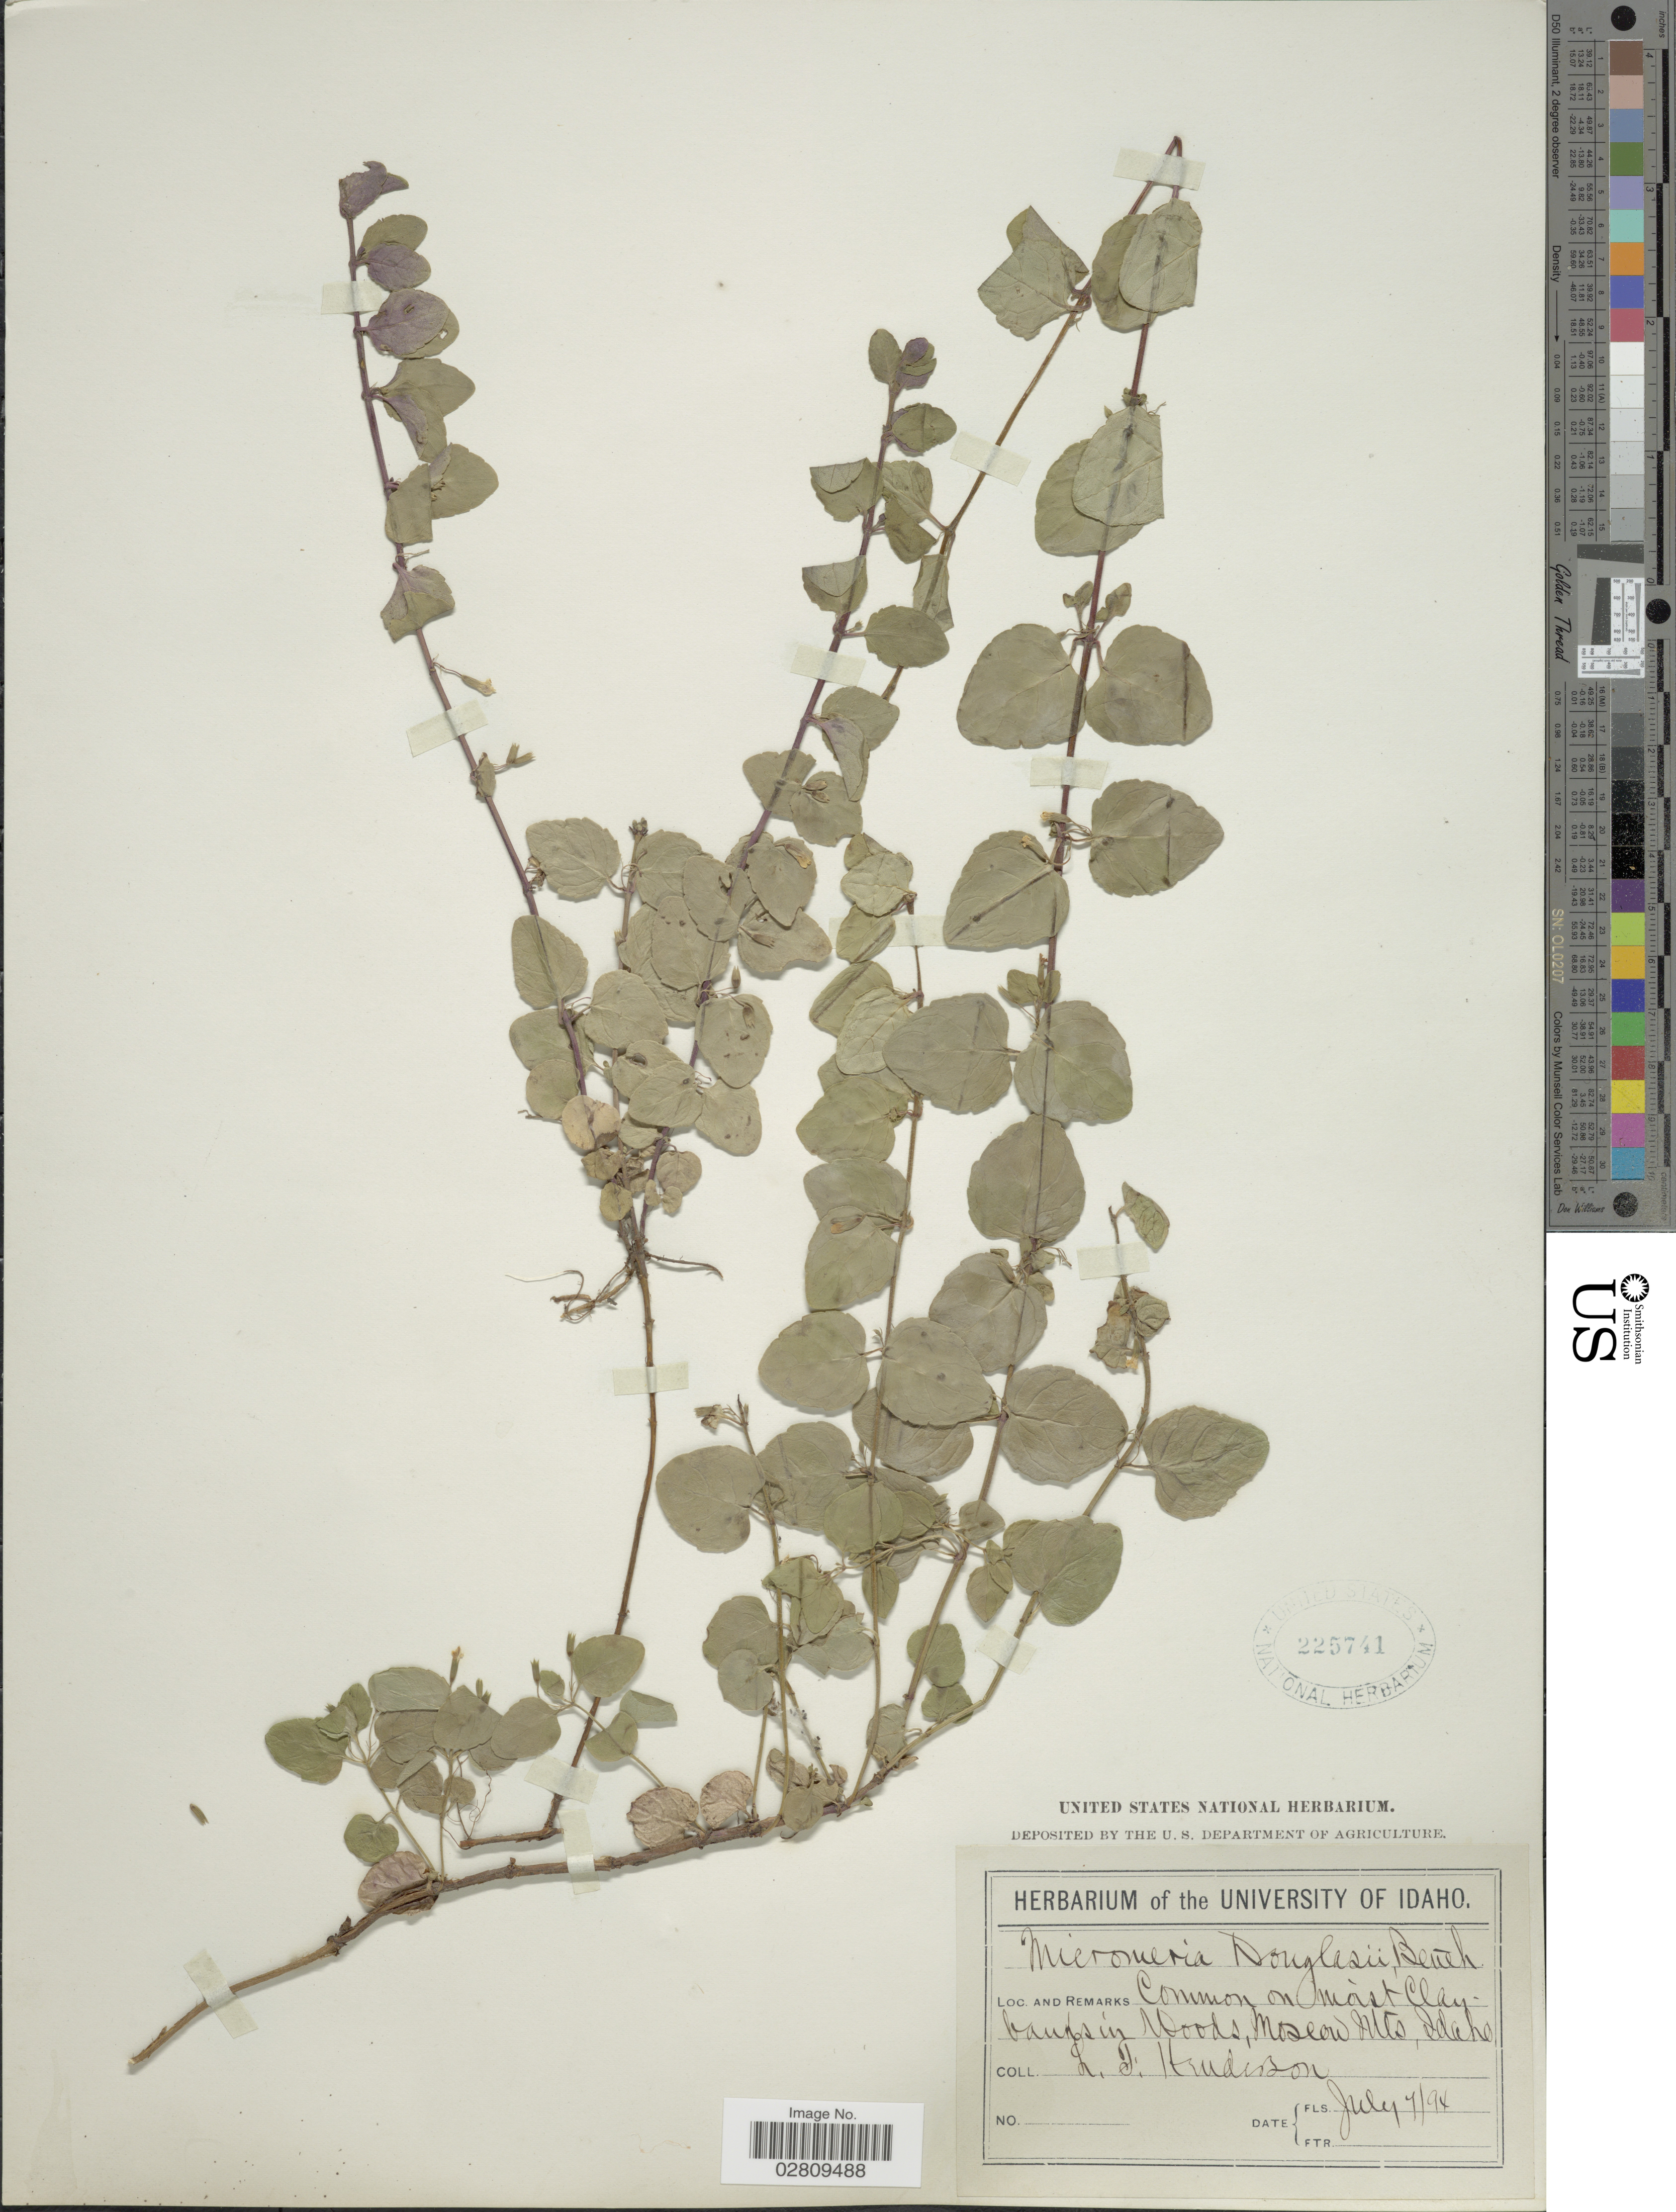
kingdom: Plantae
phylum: Tracheophyta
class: Magnoliopsida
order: Lamiales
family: Lamiaceae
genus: Micromeria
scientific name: Micromeria douglasii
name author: Benth.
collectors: L. Henderson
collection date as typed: Transcribed d/m/y: 4/7/94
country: United States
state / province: Idaho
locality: Moseon Mts.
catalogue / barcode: US 225741